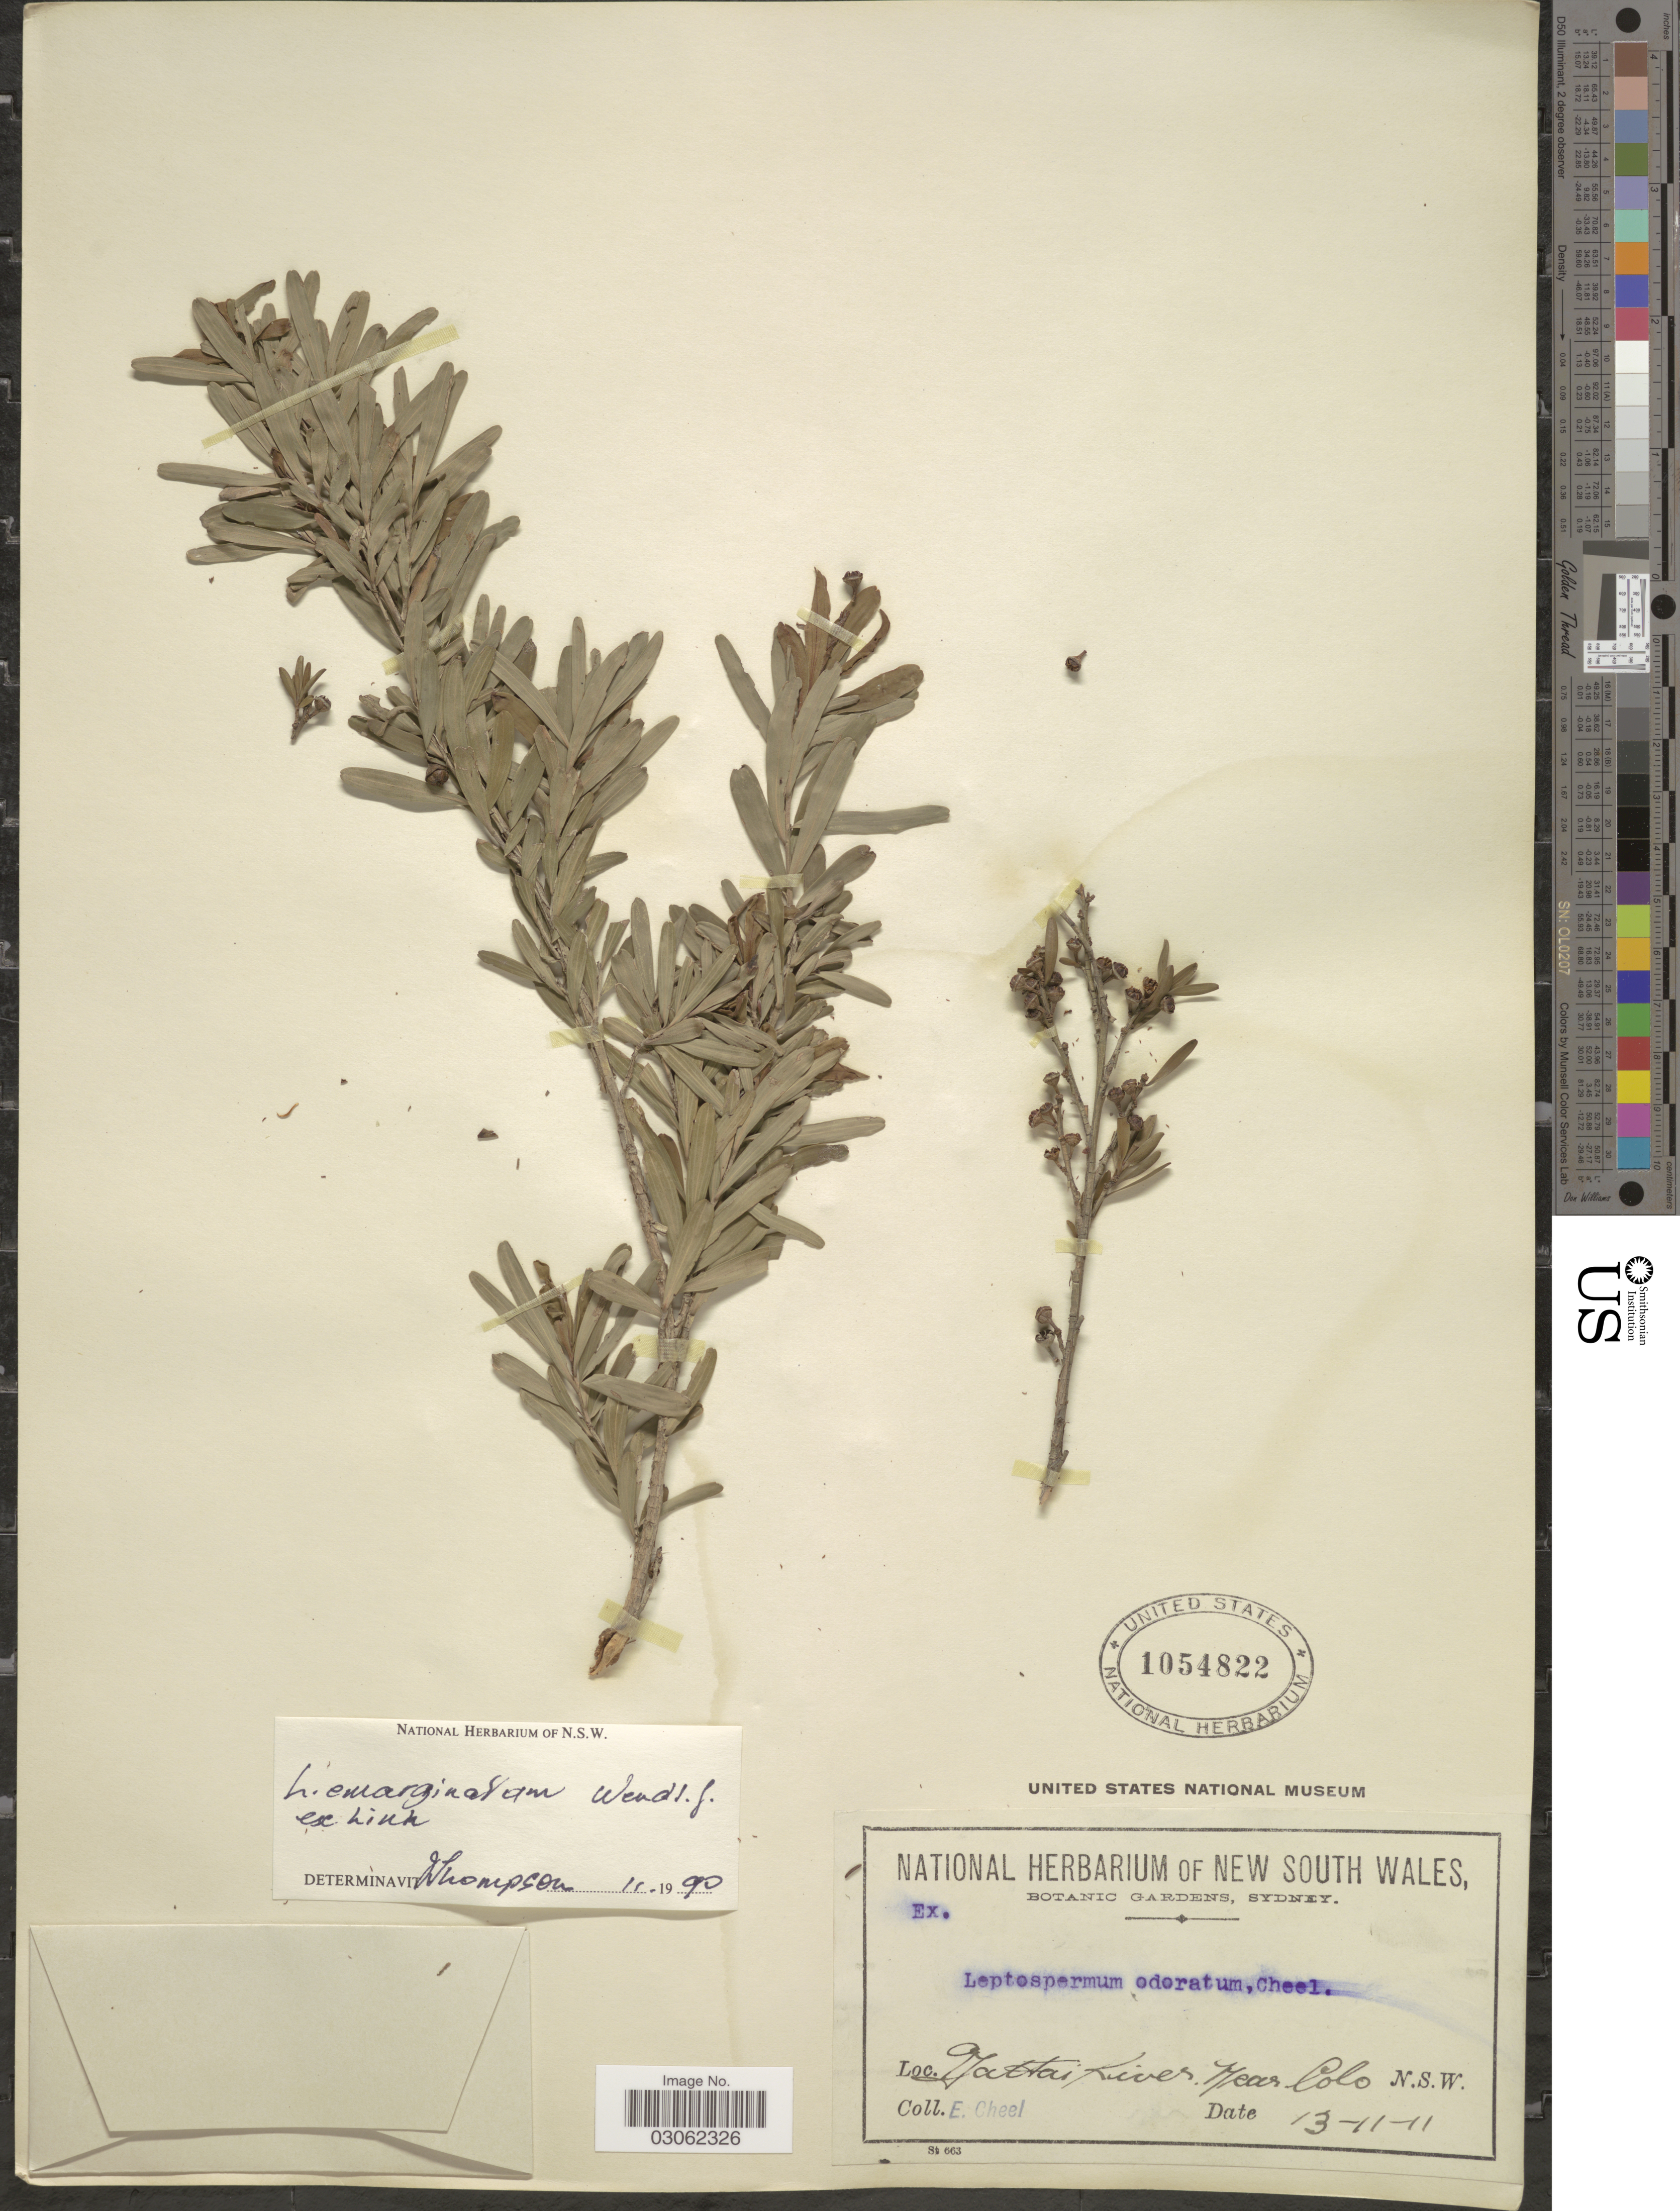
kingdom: Plantae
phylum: Tracheophyta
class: Magnoliopsida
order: Myrtales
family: Myrtaceae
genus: Leptospermum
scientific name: Leptospermum emarginatum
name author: H.L. Wendl. ex Link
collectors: E. Cheel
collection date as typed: Transcribed d/m/y: 13/11/11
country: Australia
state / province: New South Wales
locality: Nattai River, near Colo. N.S.W.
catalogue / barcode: US 1054822